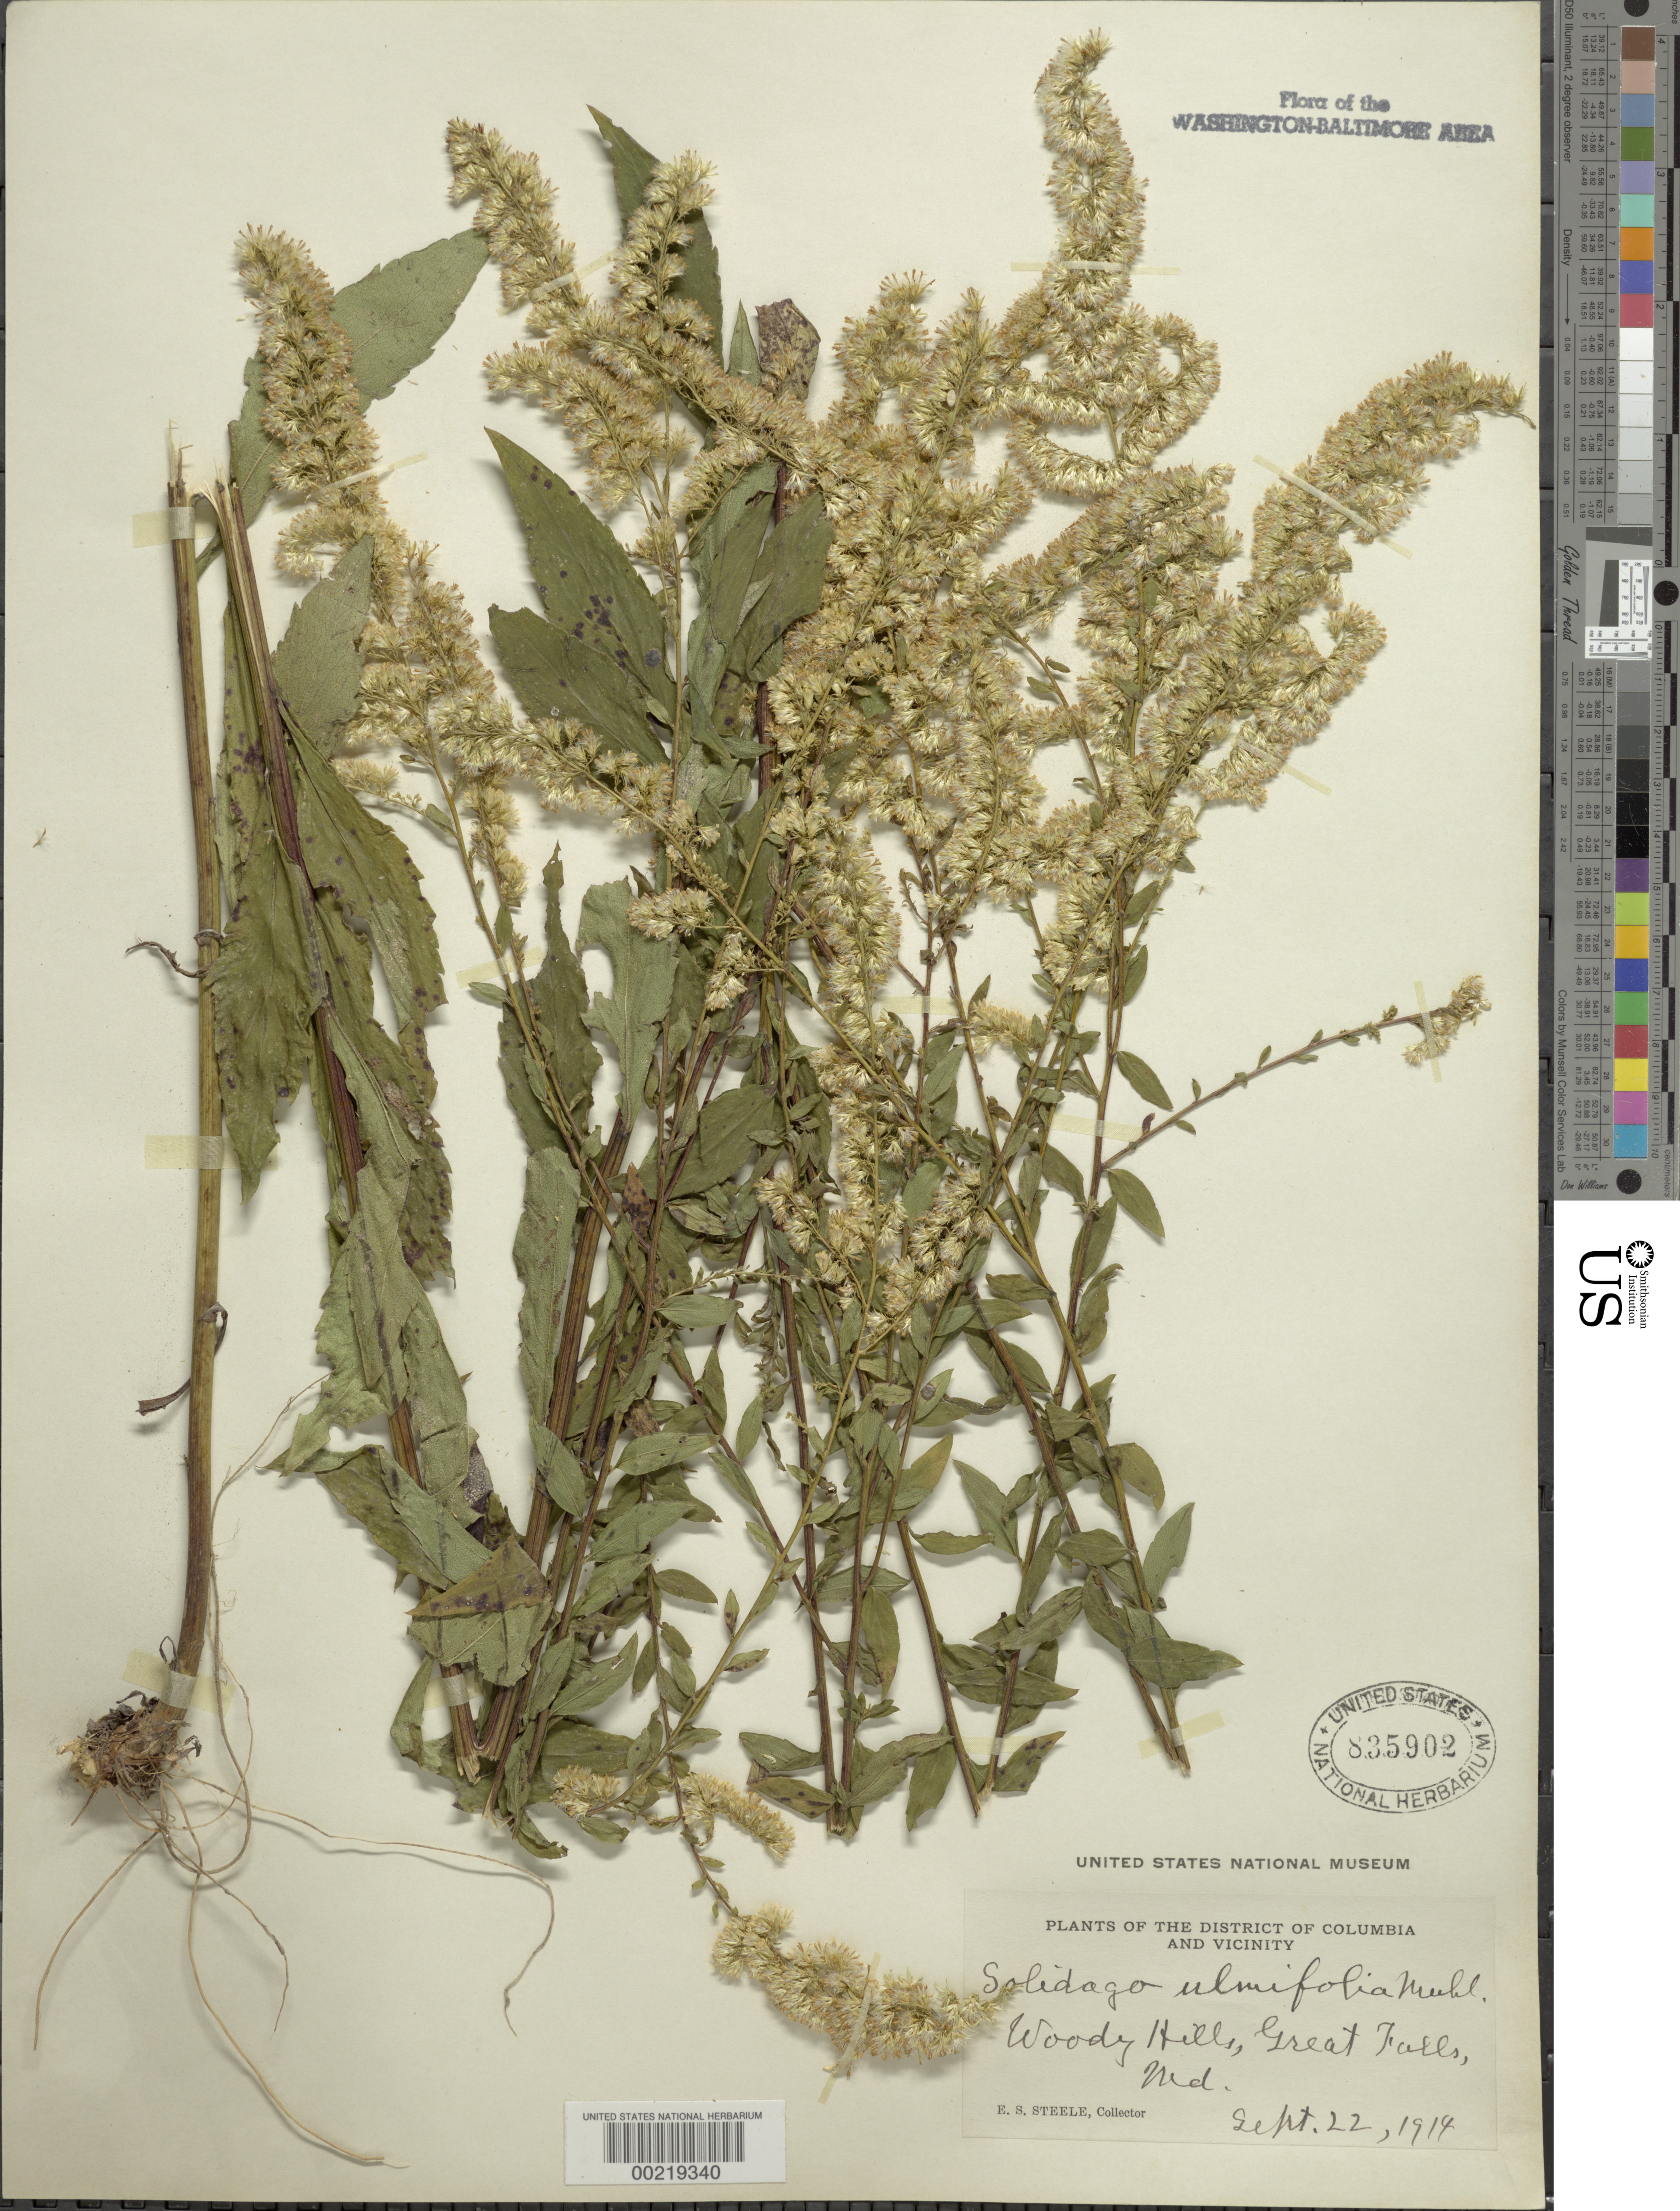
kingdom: Plantae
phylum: Tracheophyta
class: Magnoliopsida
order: Asterales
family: Asteraceae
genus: Solidago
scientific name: Solidago ulmifolia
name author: Muhl. ex Willd.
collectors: E. Steele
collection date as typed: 22 Sep 1914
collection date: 1914-09-22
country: United States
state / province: Maryland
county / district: Montgomery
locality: Great Falls C. & O. Canal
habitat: Woody hill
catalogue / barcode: US 835902